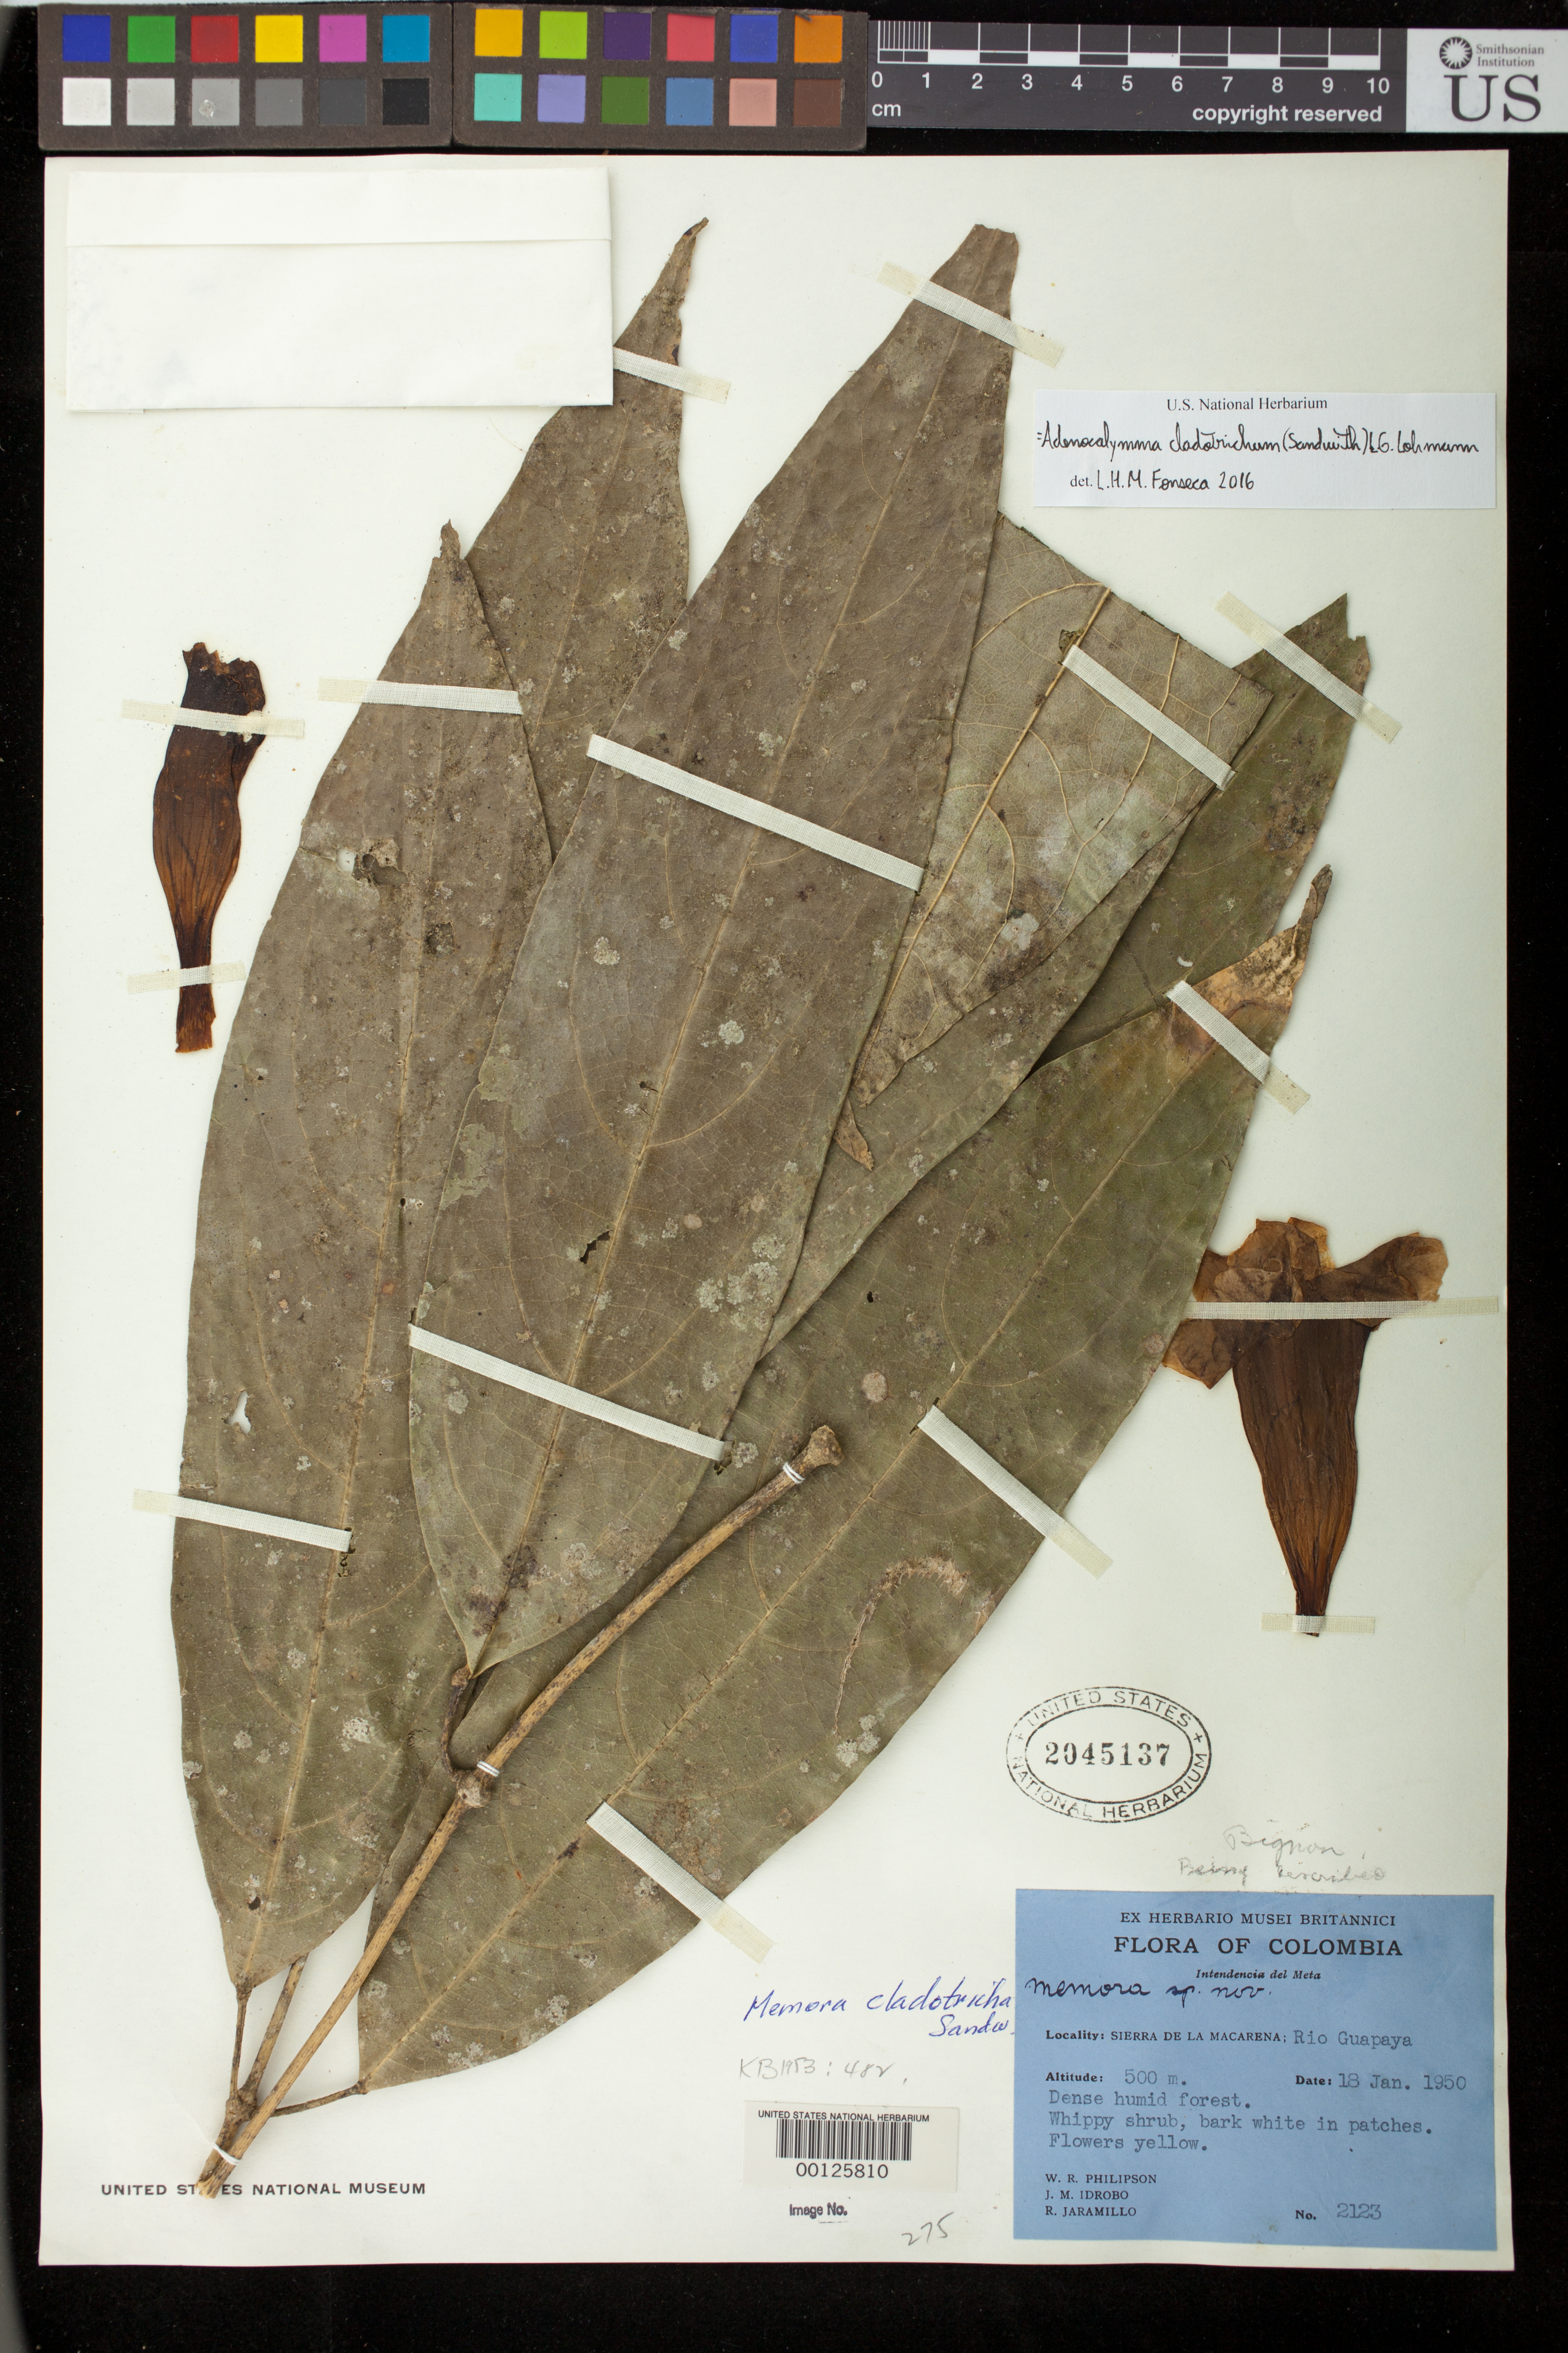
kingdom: Plantae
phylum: Tracheophyta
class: Magnoliopsida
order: Lamiales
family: Bignoniaceae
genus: Memora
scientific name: Memora cladotricha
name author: Sandwith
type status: Isotype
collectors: W. R. Philipson, J. M. Idrobo & R. Jaramillo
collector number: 2123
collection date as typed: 18 Jan 1950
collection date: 1950-01-18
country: Colombia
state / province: Meta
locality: Sierra de La Macarena: Rio Guapaya.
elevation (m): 500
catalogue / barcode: US 2045137